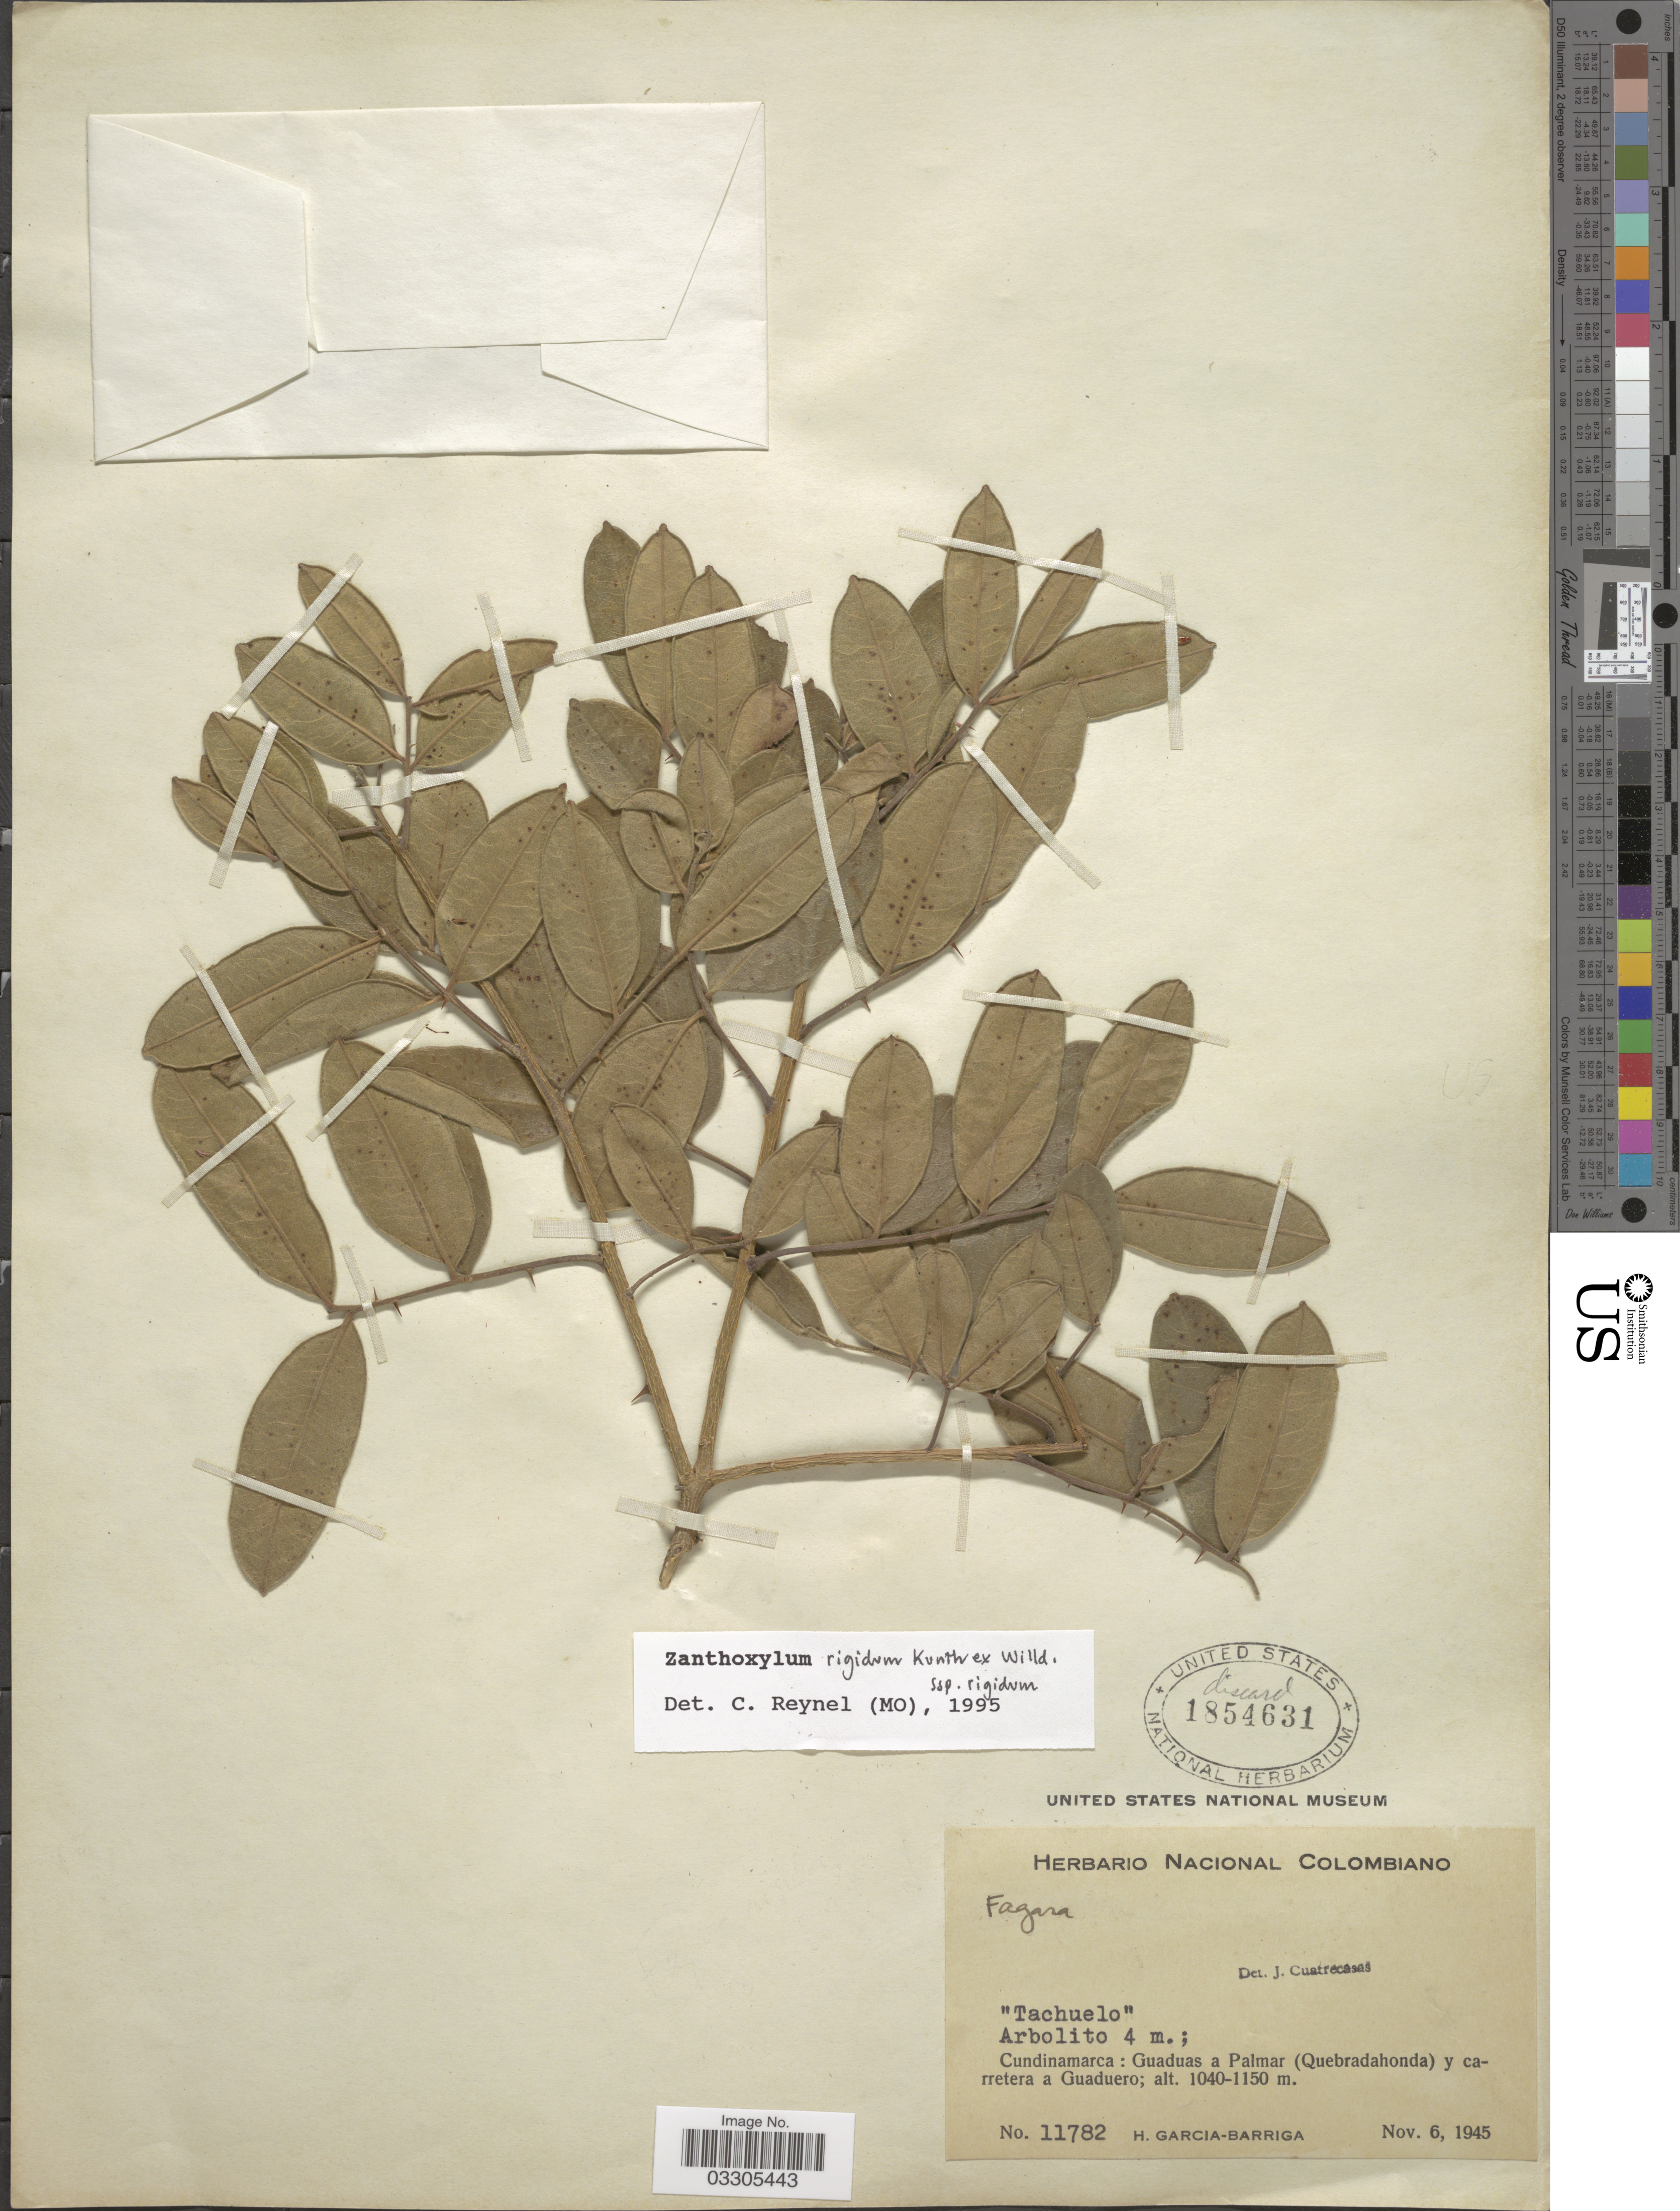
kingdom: Plantae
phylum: Tracheophyta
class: Magnoliopsida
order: Sapindales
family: Rutaceae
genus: Zanthoxylum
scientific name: Zanthoxylum rigidum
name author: Humb. & Bonpl. ex Willd.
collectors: H. García Barriga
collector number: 11782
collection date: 1945-11-06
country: Colombia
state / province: Cundinamarca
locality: Guaduas a Palmar (Quebradahonda) y carretera a Guaduero.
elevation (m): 1040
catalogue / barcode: US 1854631